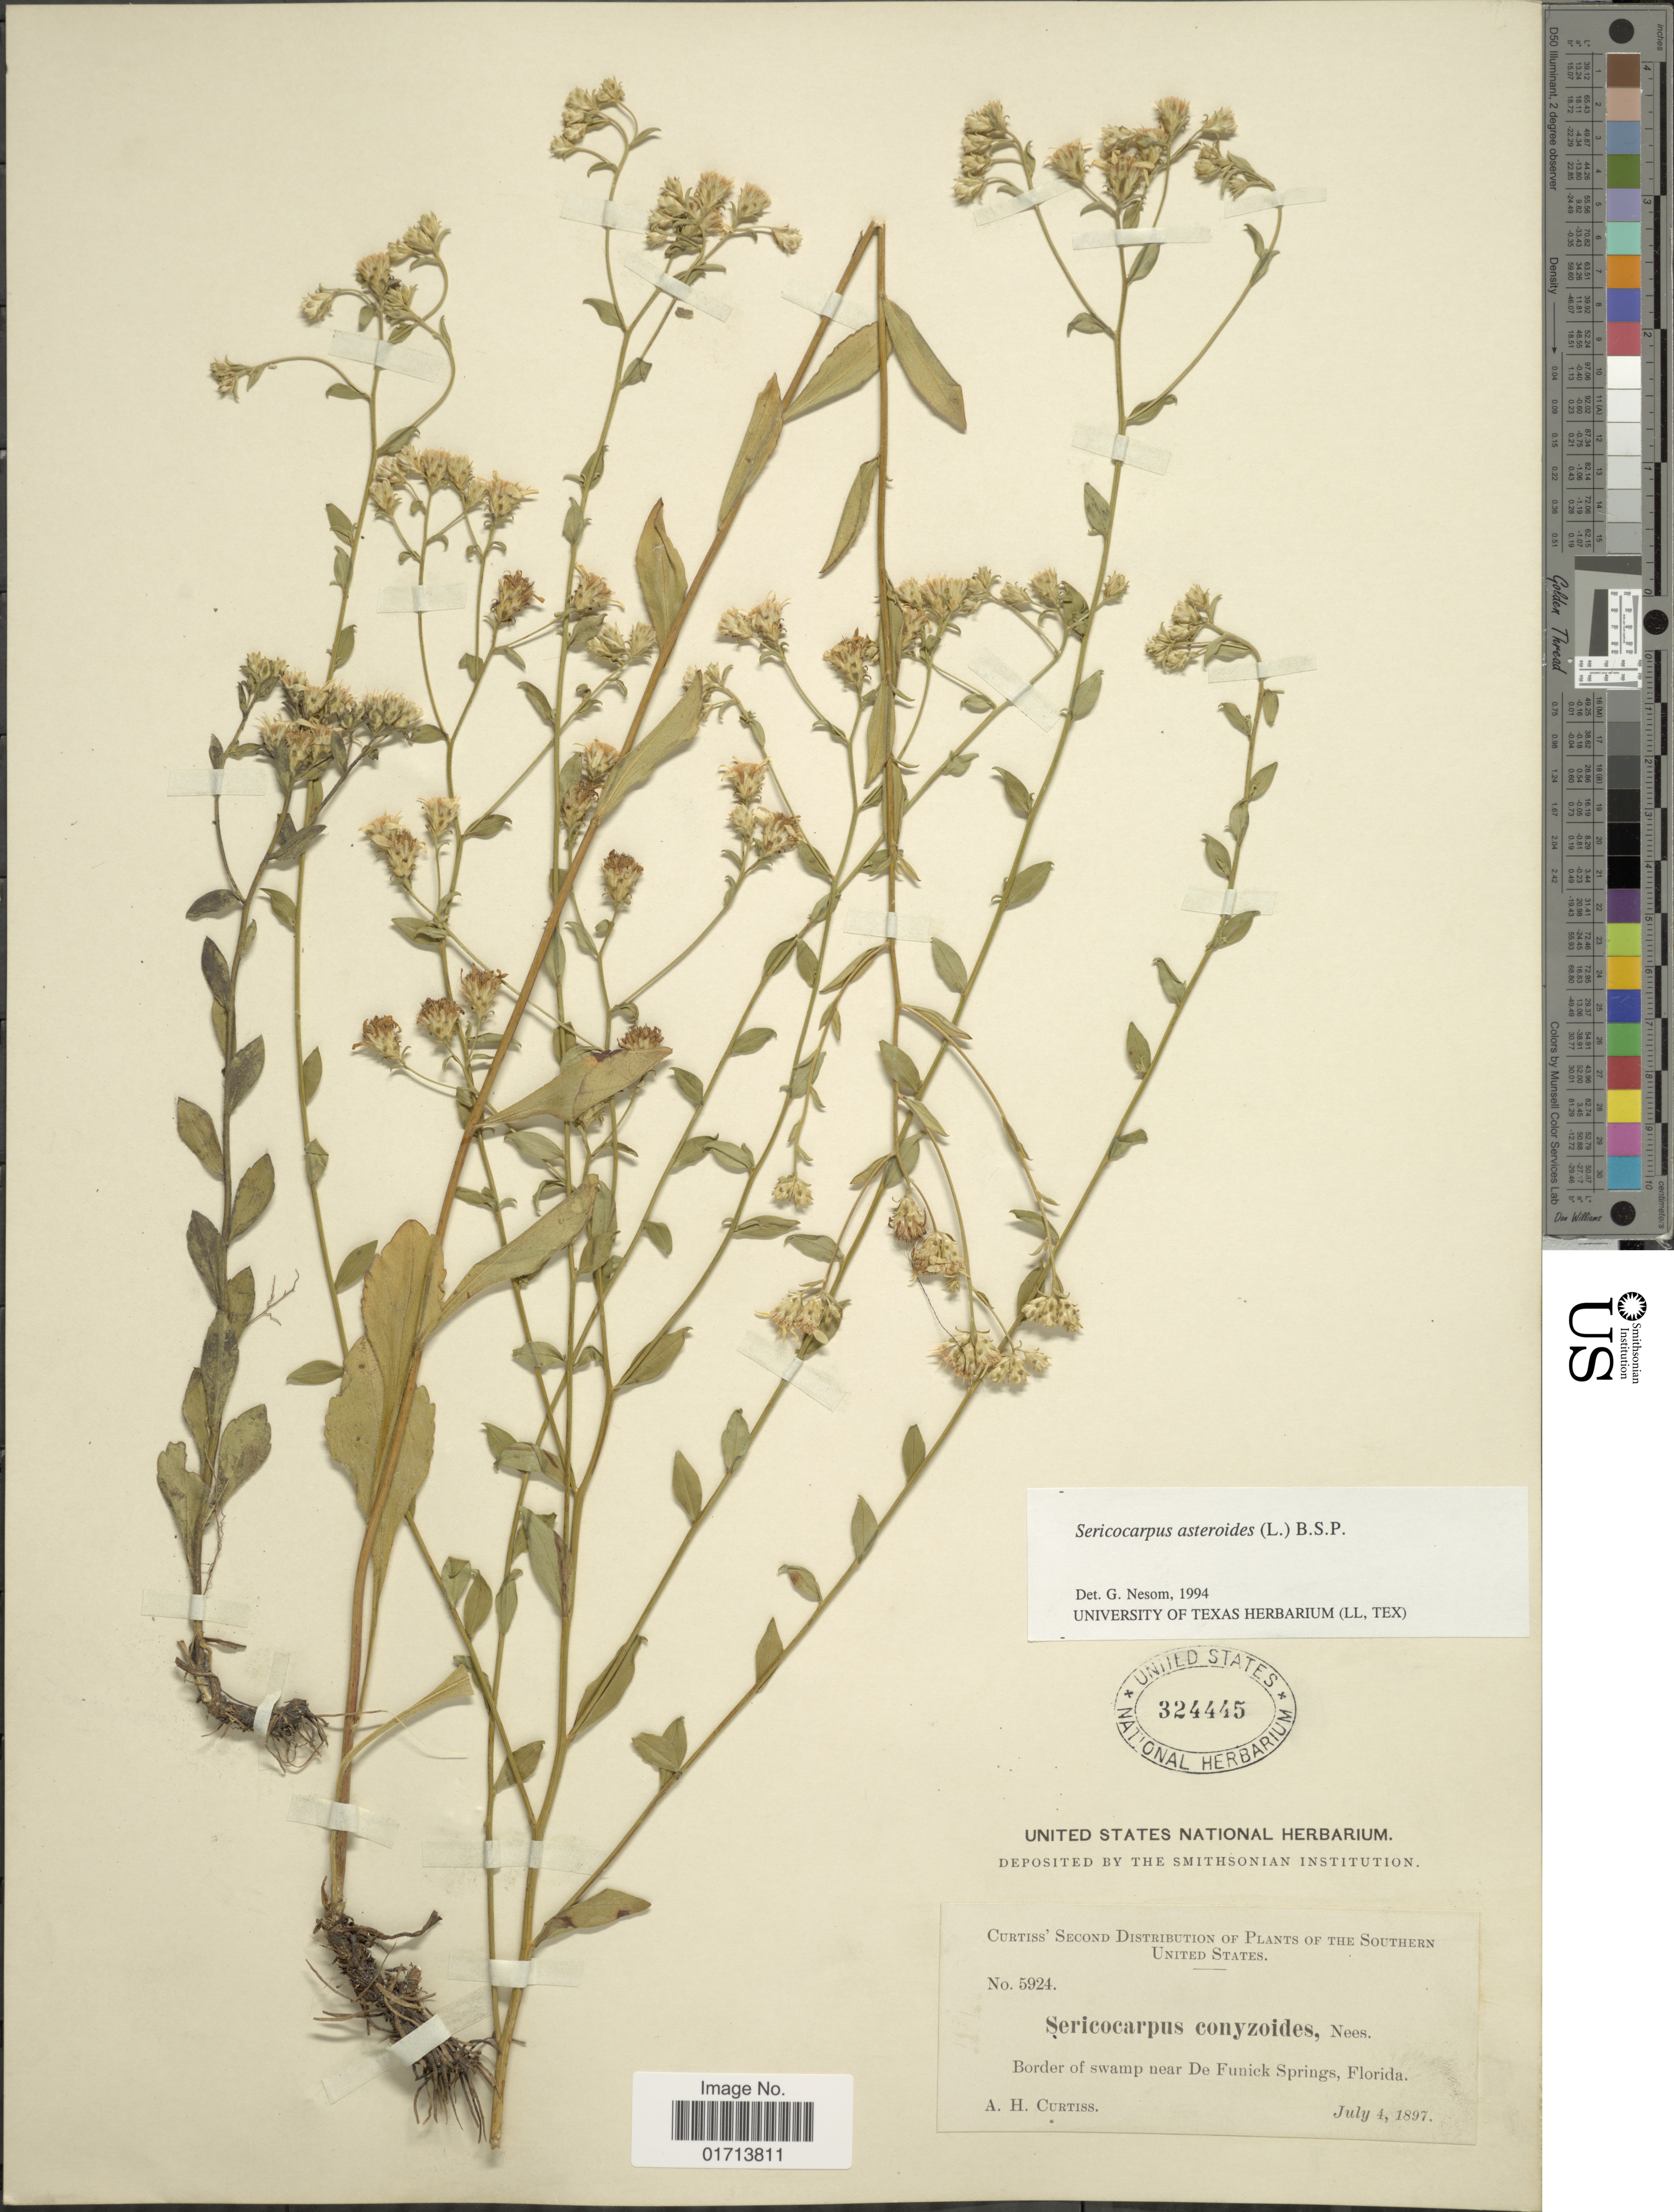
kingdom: Plantae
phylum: Tracheophyta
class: Magnoliopsida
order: Asterales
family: Asteraceae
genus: Sericocarpus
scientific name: Sericocarpus asteroides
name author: (L.) Britton, Stearns & Poggenb.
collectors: A. H. Curtiss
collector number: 5924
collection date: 1897-07-04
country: United States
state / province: Florida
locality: Border of swamp near De Funick Springs, Florida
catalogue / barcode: US 324445